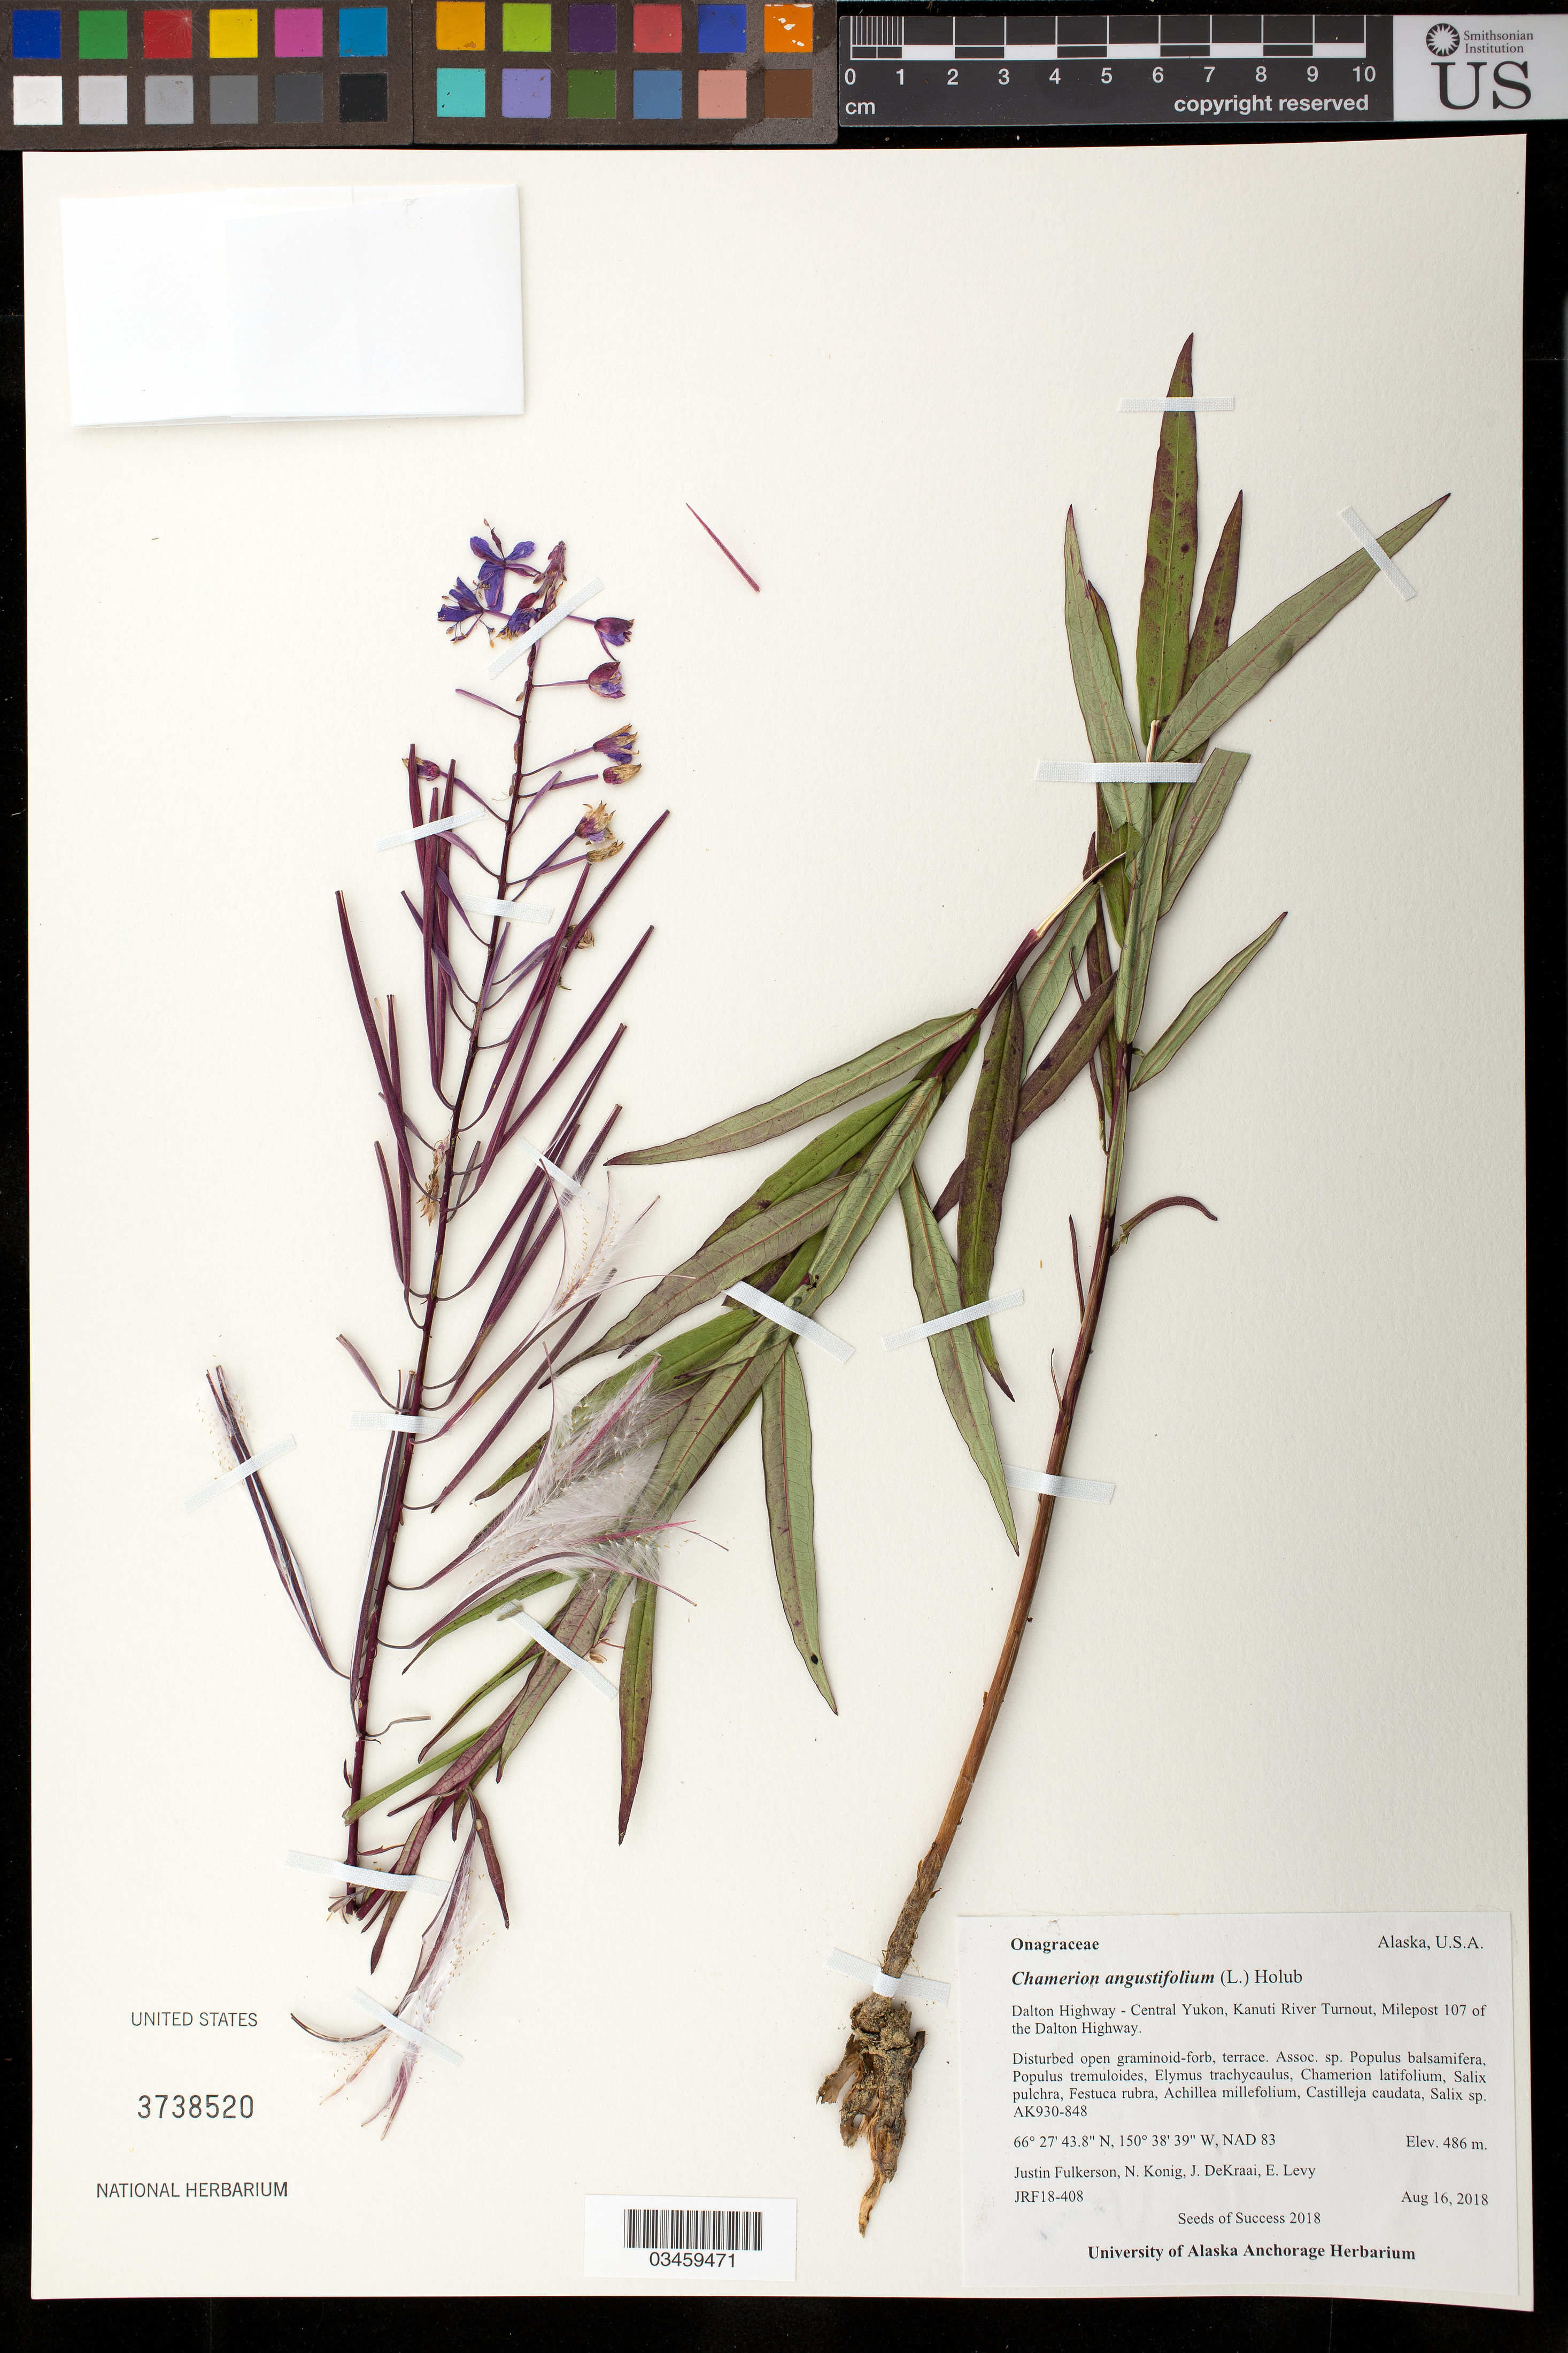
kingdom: Plantae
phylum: Tracheophyta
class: Magnoliopsida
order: Myrtales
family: Onagraceae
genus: Chamerion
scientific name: Chamerion angustifolium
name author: (L.) Holub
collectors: J. Fulkerson, N. Konig, E. Levy & J. Dekraai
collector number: JRF18-408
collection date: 2018-08-16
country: United States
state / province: Alaska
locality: Dalton Hwy- Central Yukon, Kanuti River Turnout, milepost 107 of the Dalton Hwy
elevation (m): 486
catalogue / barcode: US 3738520